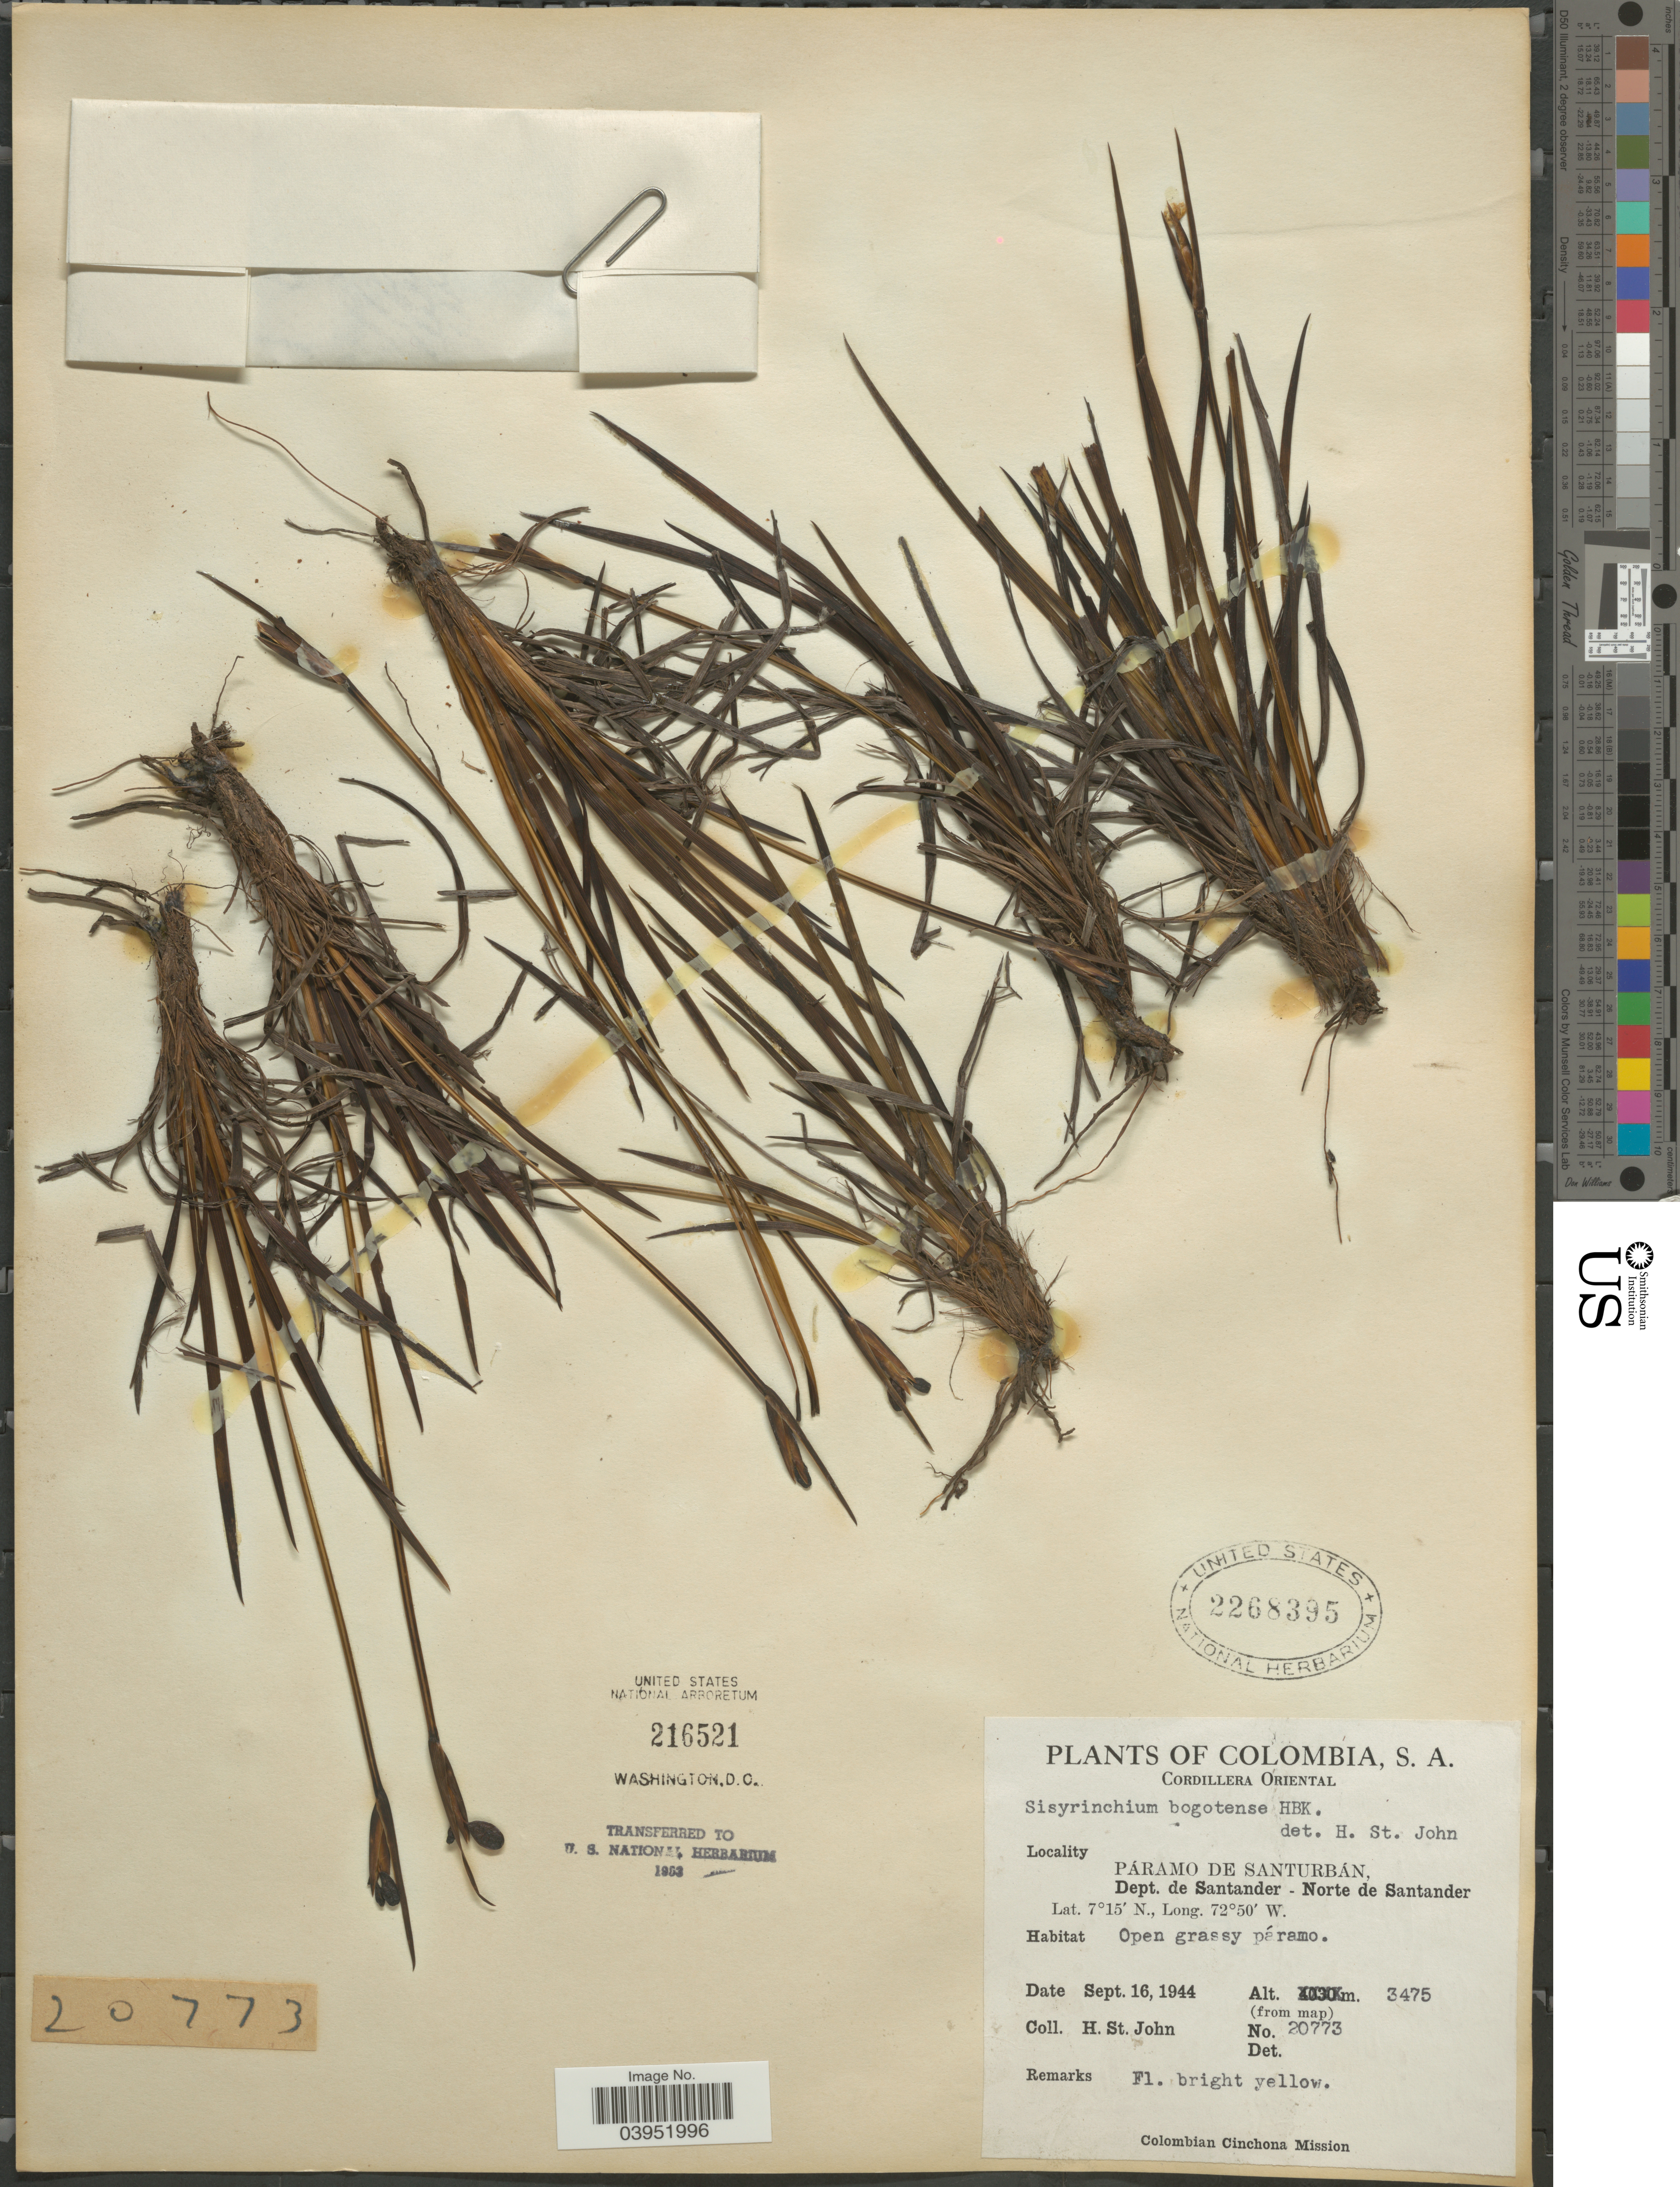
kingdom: Plantae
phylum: Tracheophyta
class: Liliopsida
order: Asparagales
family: Iridaceae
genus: Sisyrinchium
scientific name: Sisyrinchium bogotense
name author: Kunth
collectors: H. St. John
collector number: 20773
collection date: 1944-09-16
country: Colombia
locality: Cordillera Oriental. Páramo de Santurbán, Dept. de Santander - Norte de Santander.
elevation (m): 3475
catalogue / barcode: US 2268395